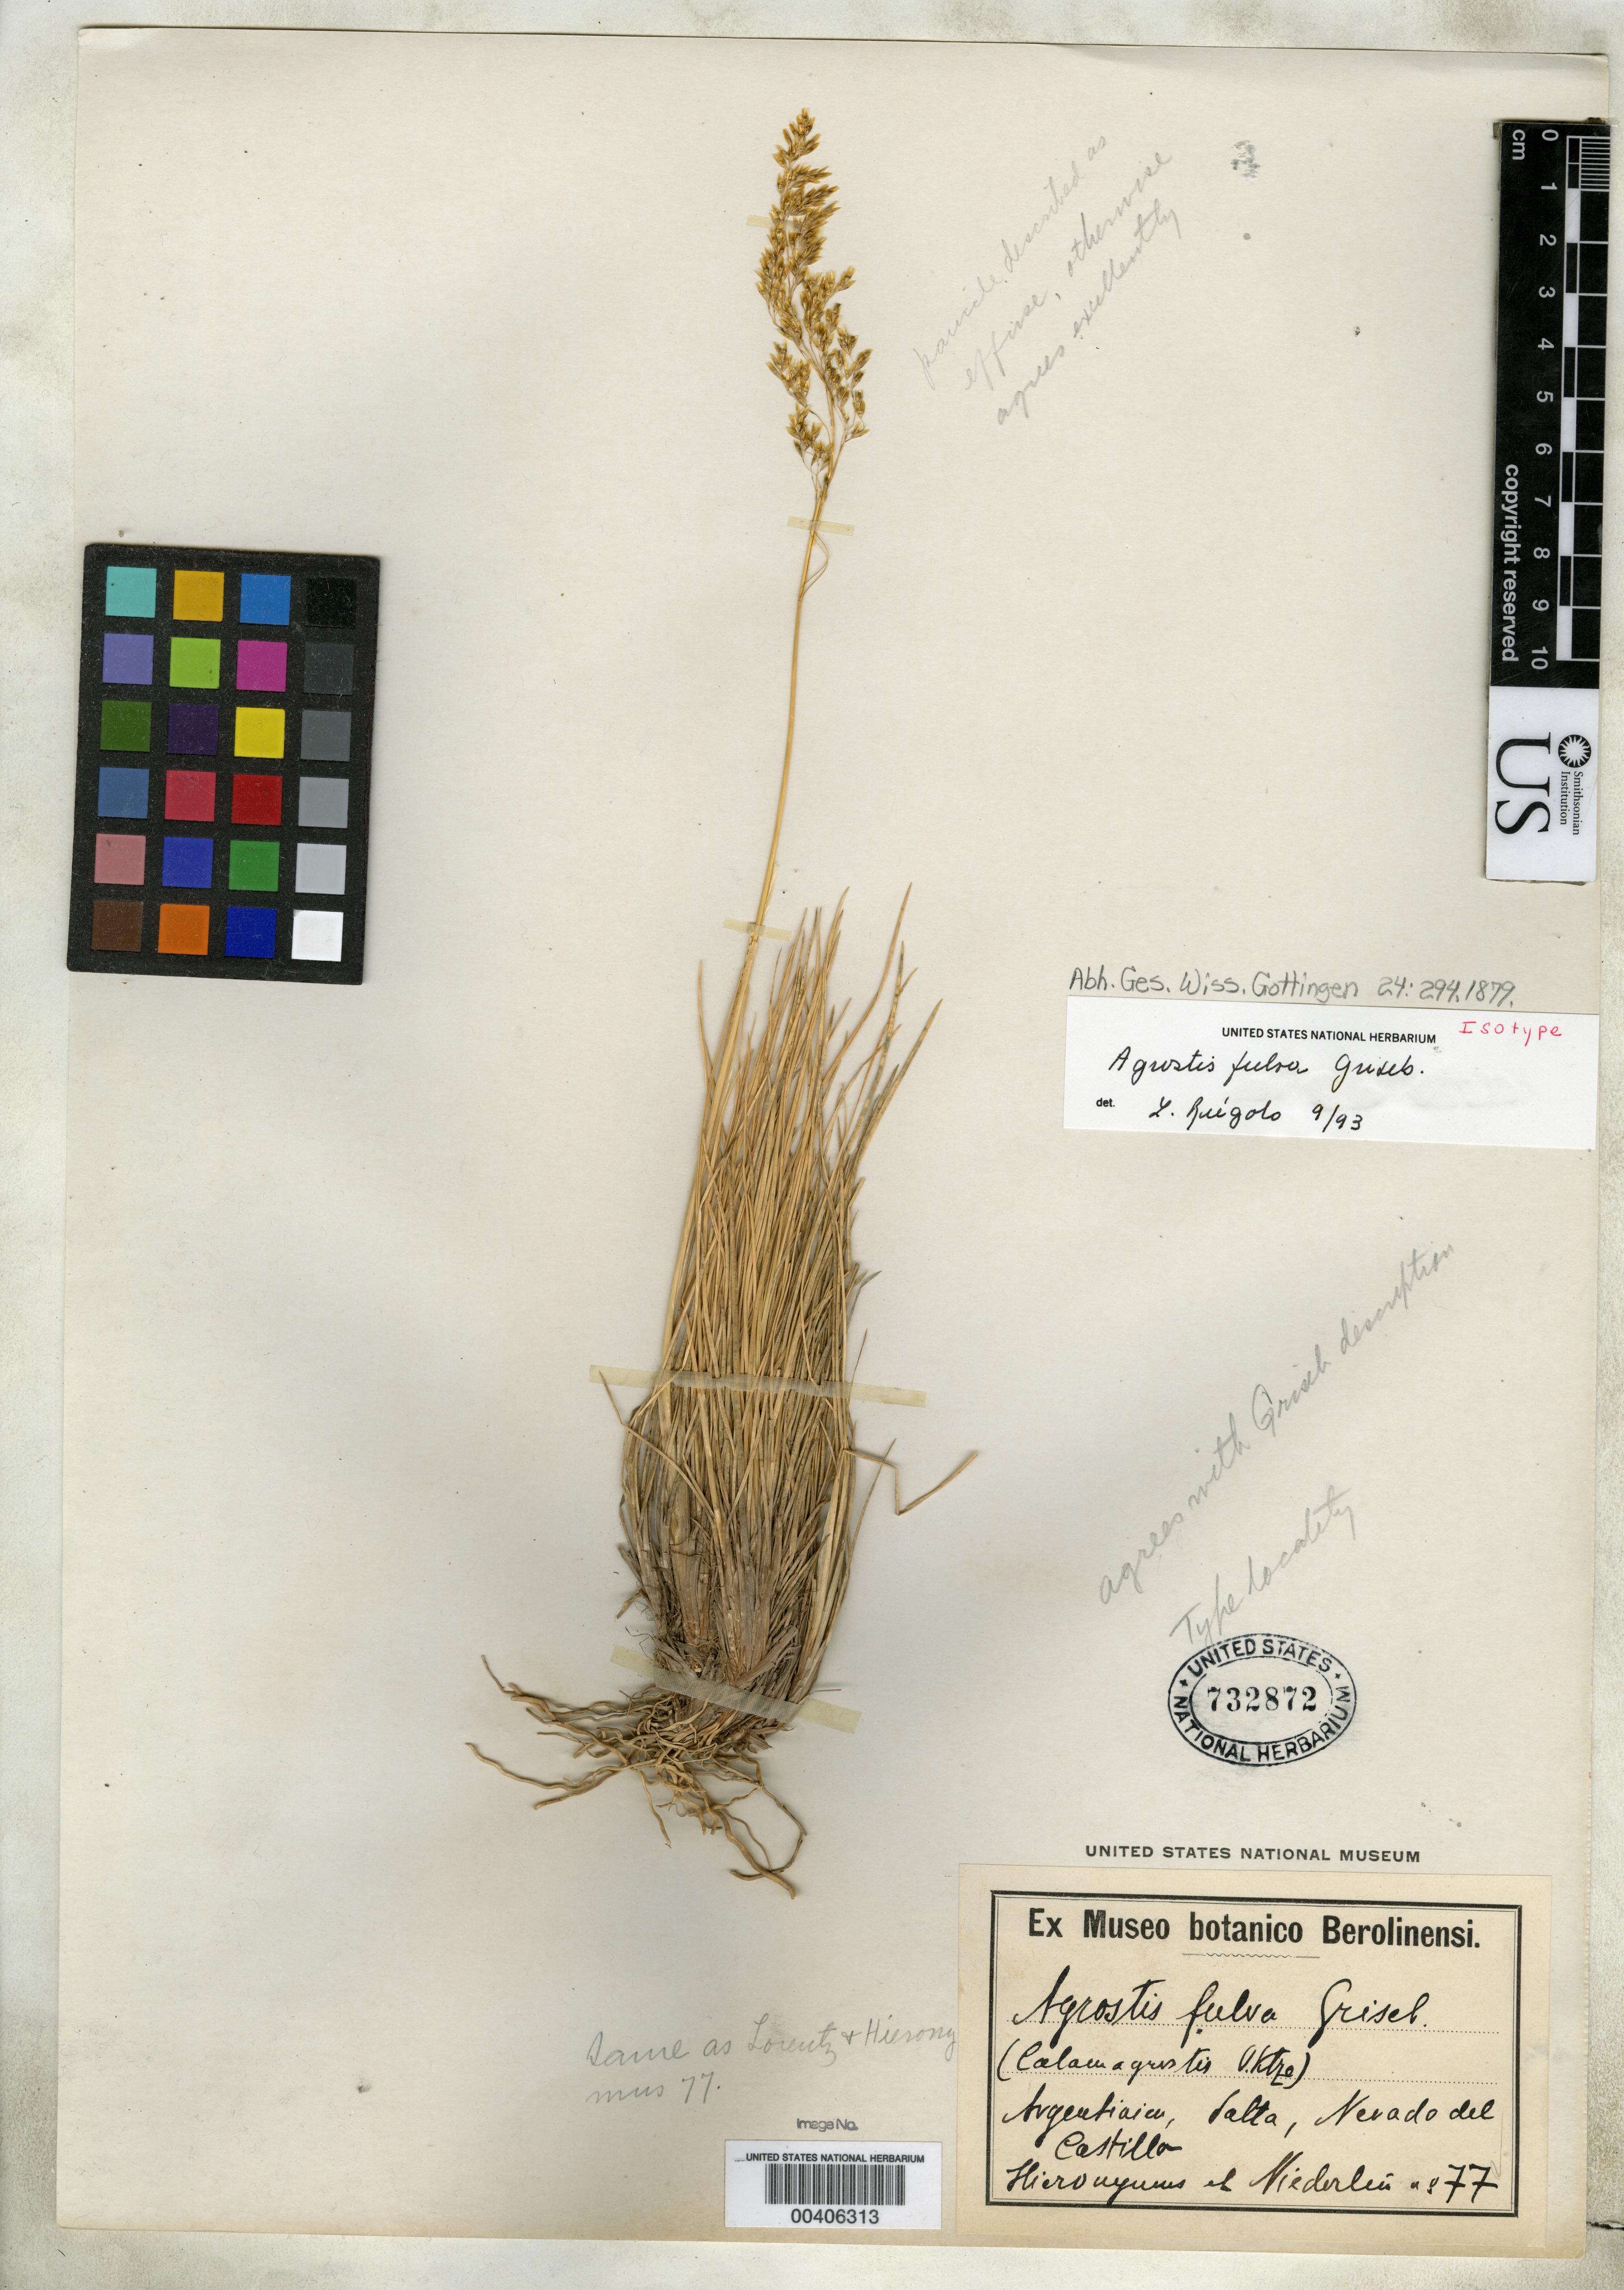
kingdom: Plantae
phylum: Tracheophyta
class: Liliopsida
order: Poales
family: Poaceae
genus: Agrostis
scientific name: Agrostis fulva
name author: Griseb.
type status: Isotype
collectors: G. H. Hieronymus & G. Niederlein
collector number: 77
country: Argentina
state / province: Salta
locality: Nevada del Castillo.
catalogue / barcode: US 732872